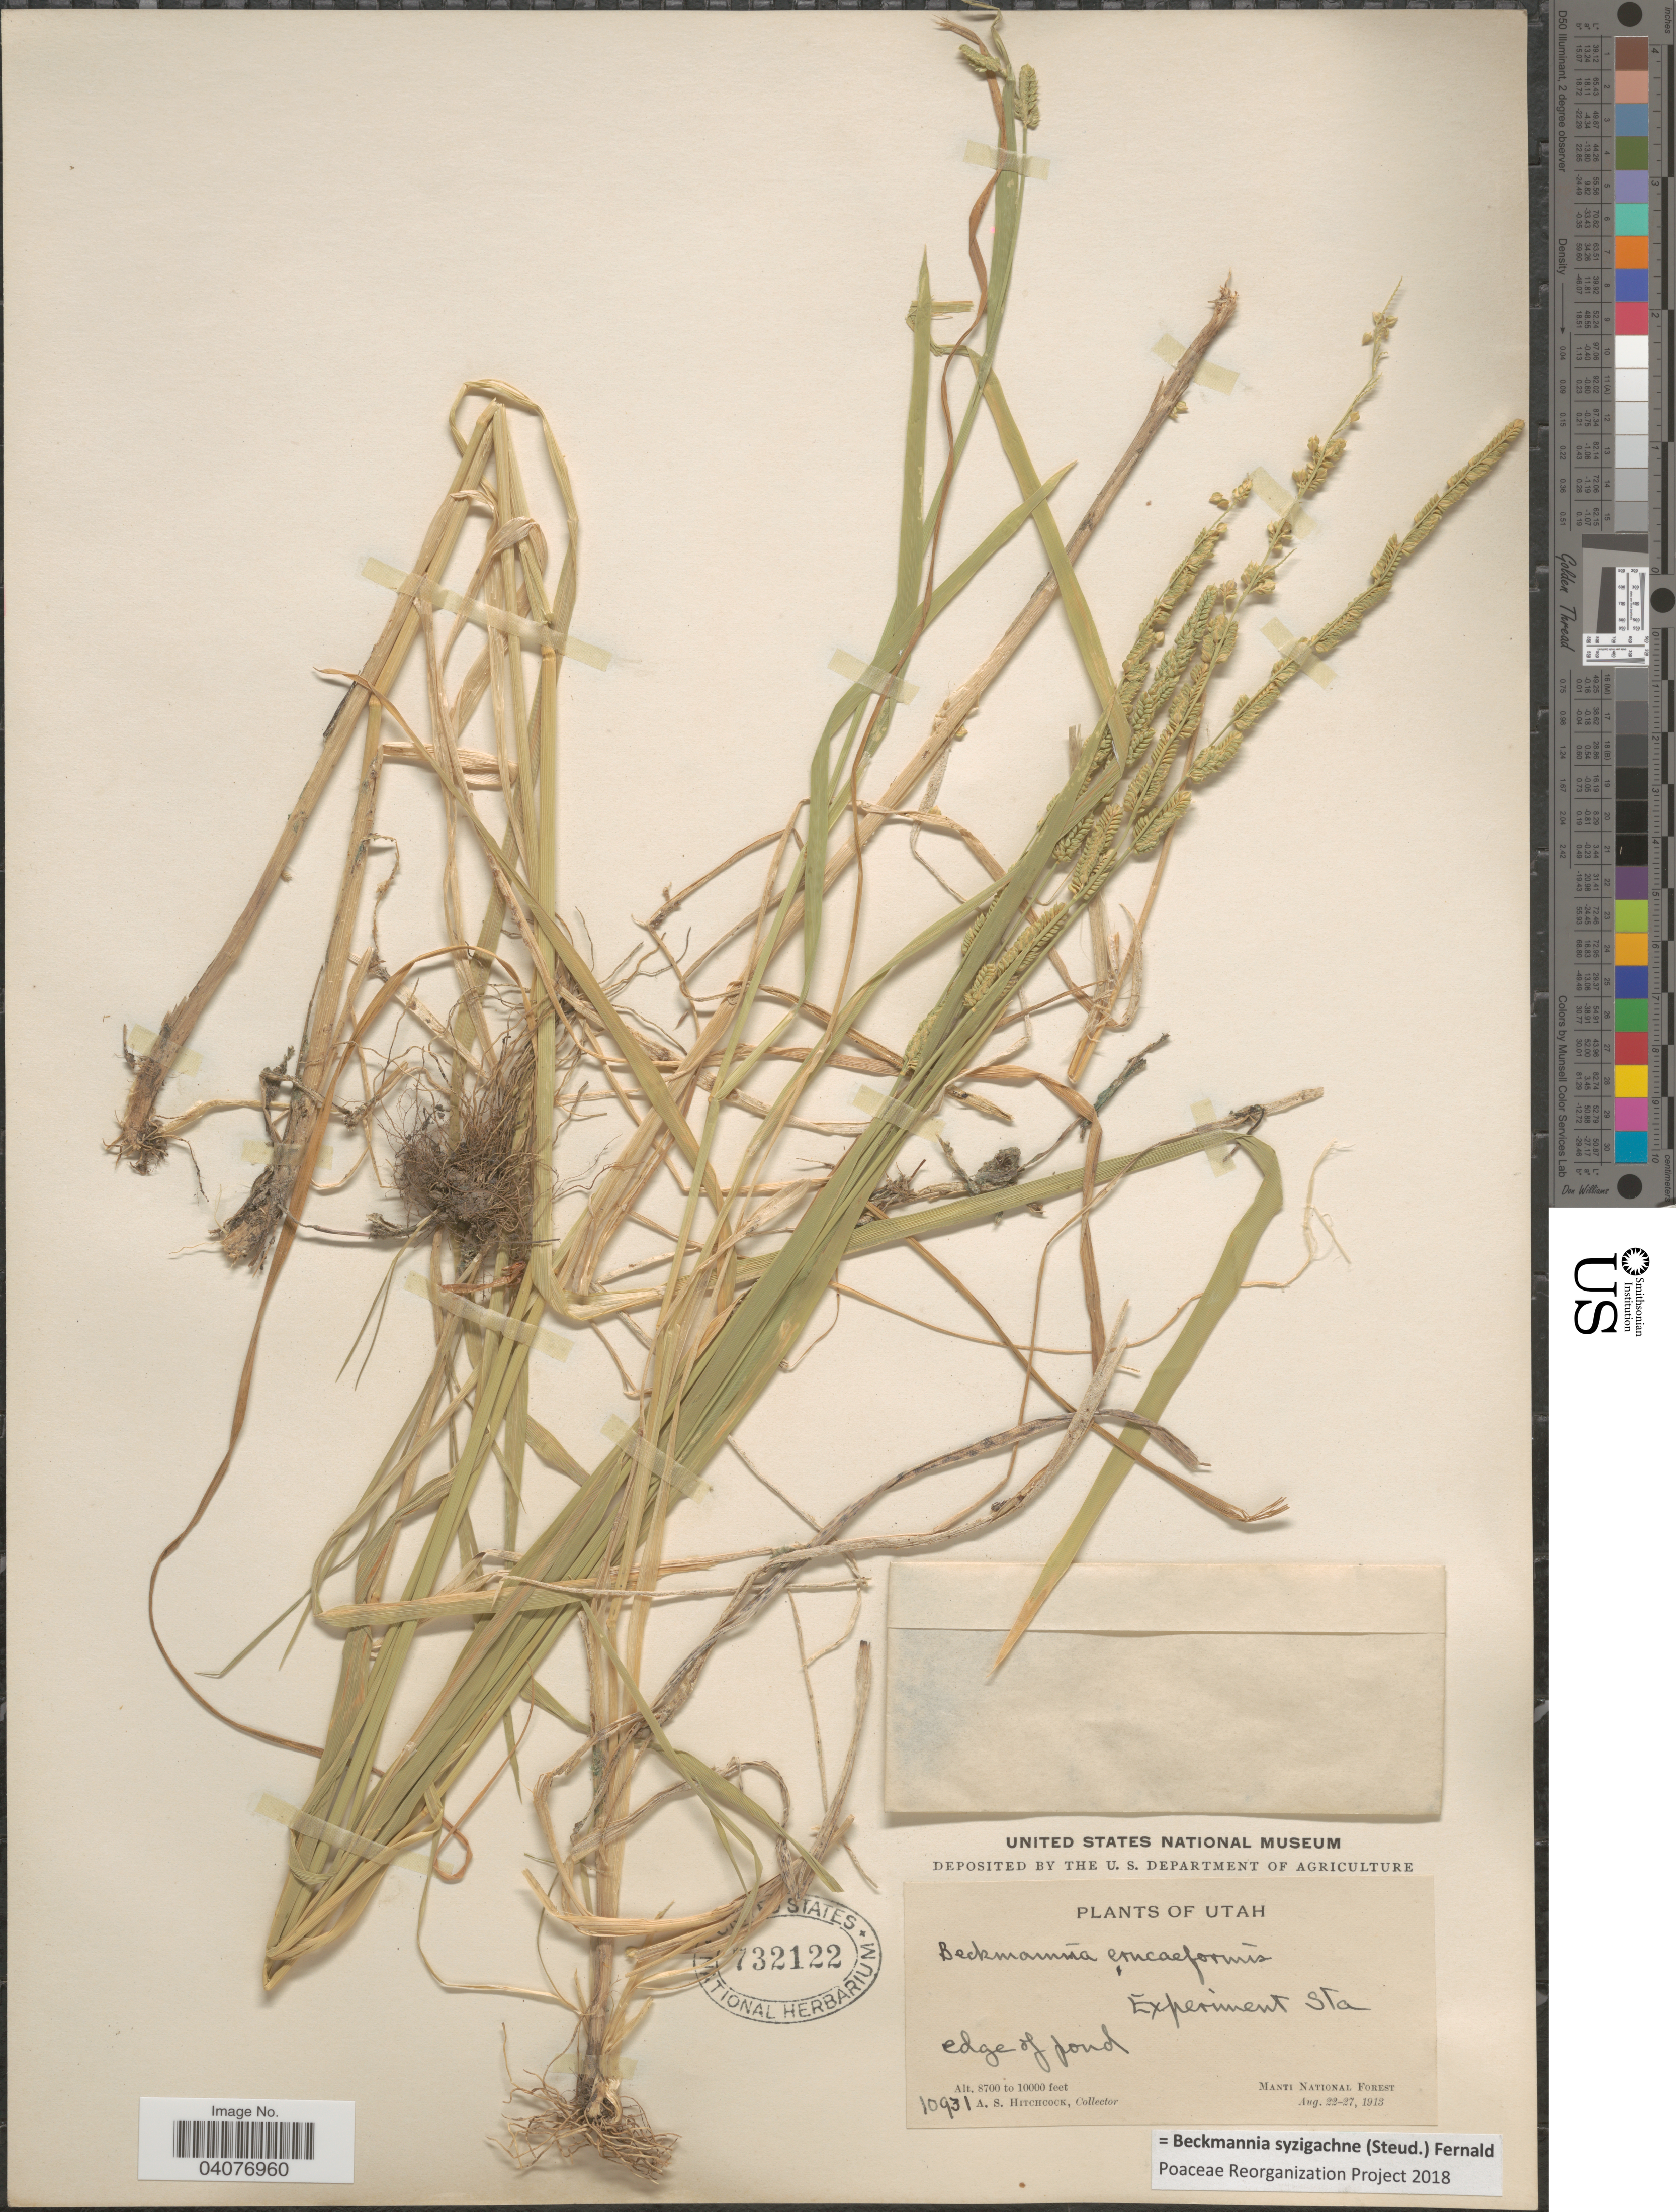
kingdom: Plantae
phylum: Tracheophyta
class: Liliopsida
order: Poales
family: Poaceae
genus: Beckmannia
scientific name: Beckmannia syzigachne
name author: (Steud.) Fernald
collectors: A. S. Hitchcock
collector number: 10931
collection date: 1913-08-22/1913-08-27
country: United States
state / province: Utah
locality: Experiment Sta. Edge of pond. Manti National Forest.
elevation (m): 2652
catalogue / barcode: US 732122